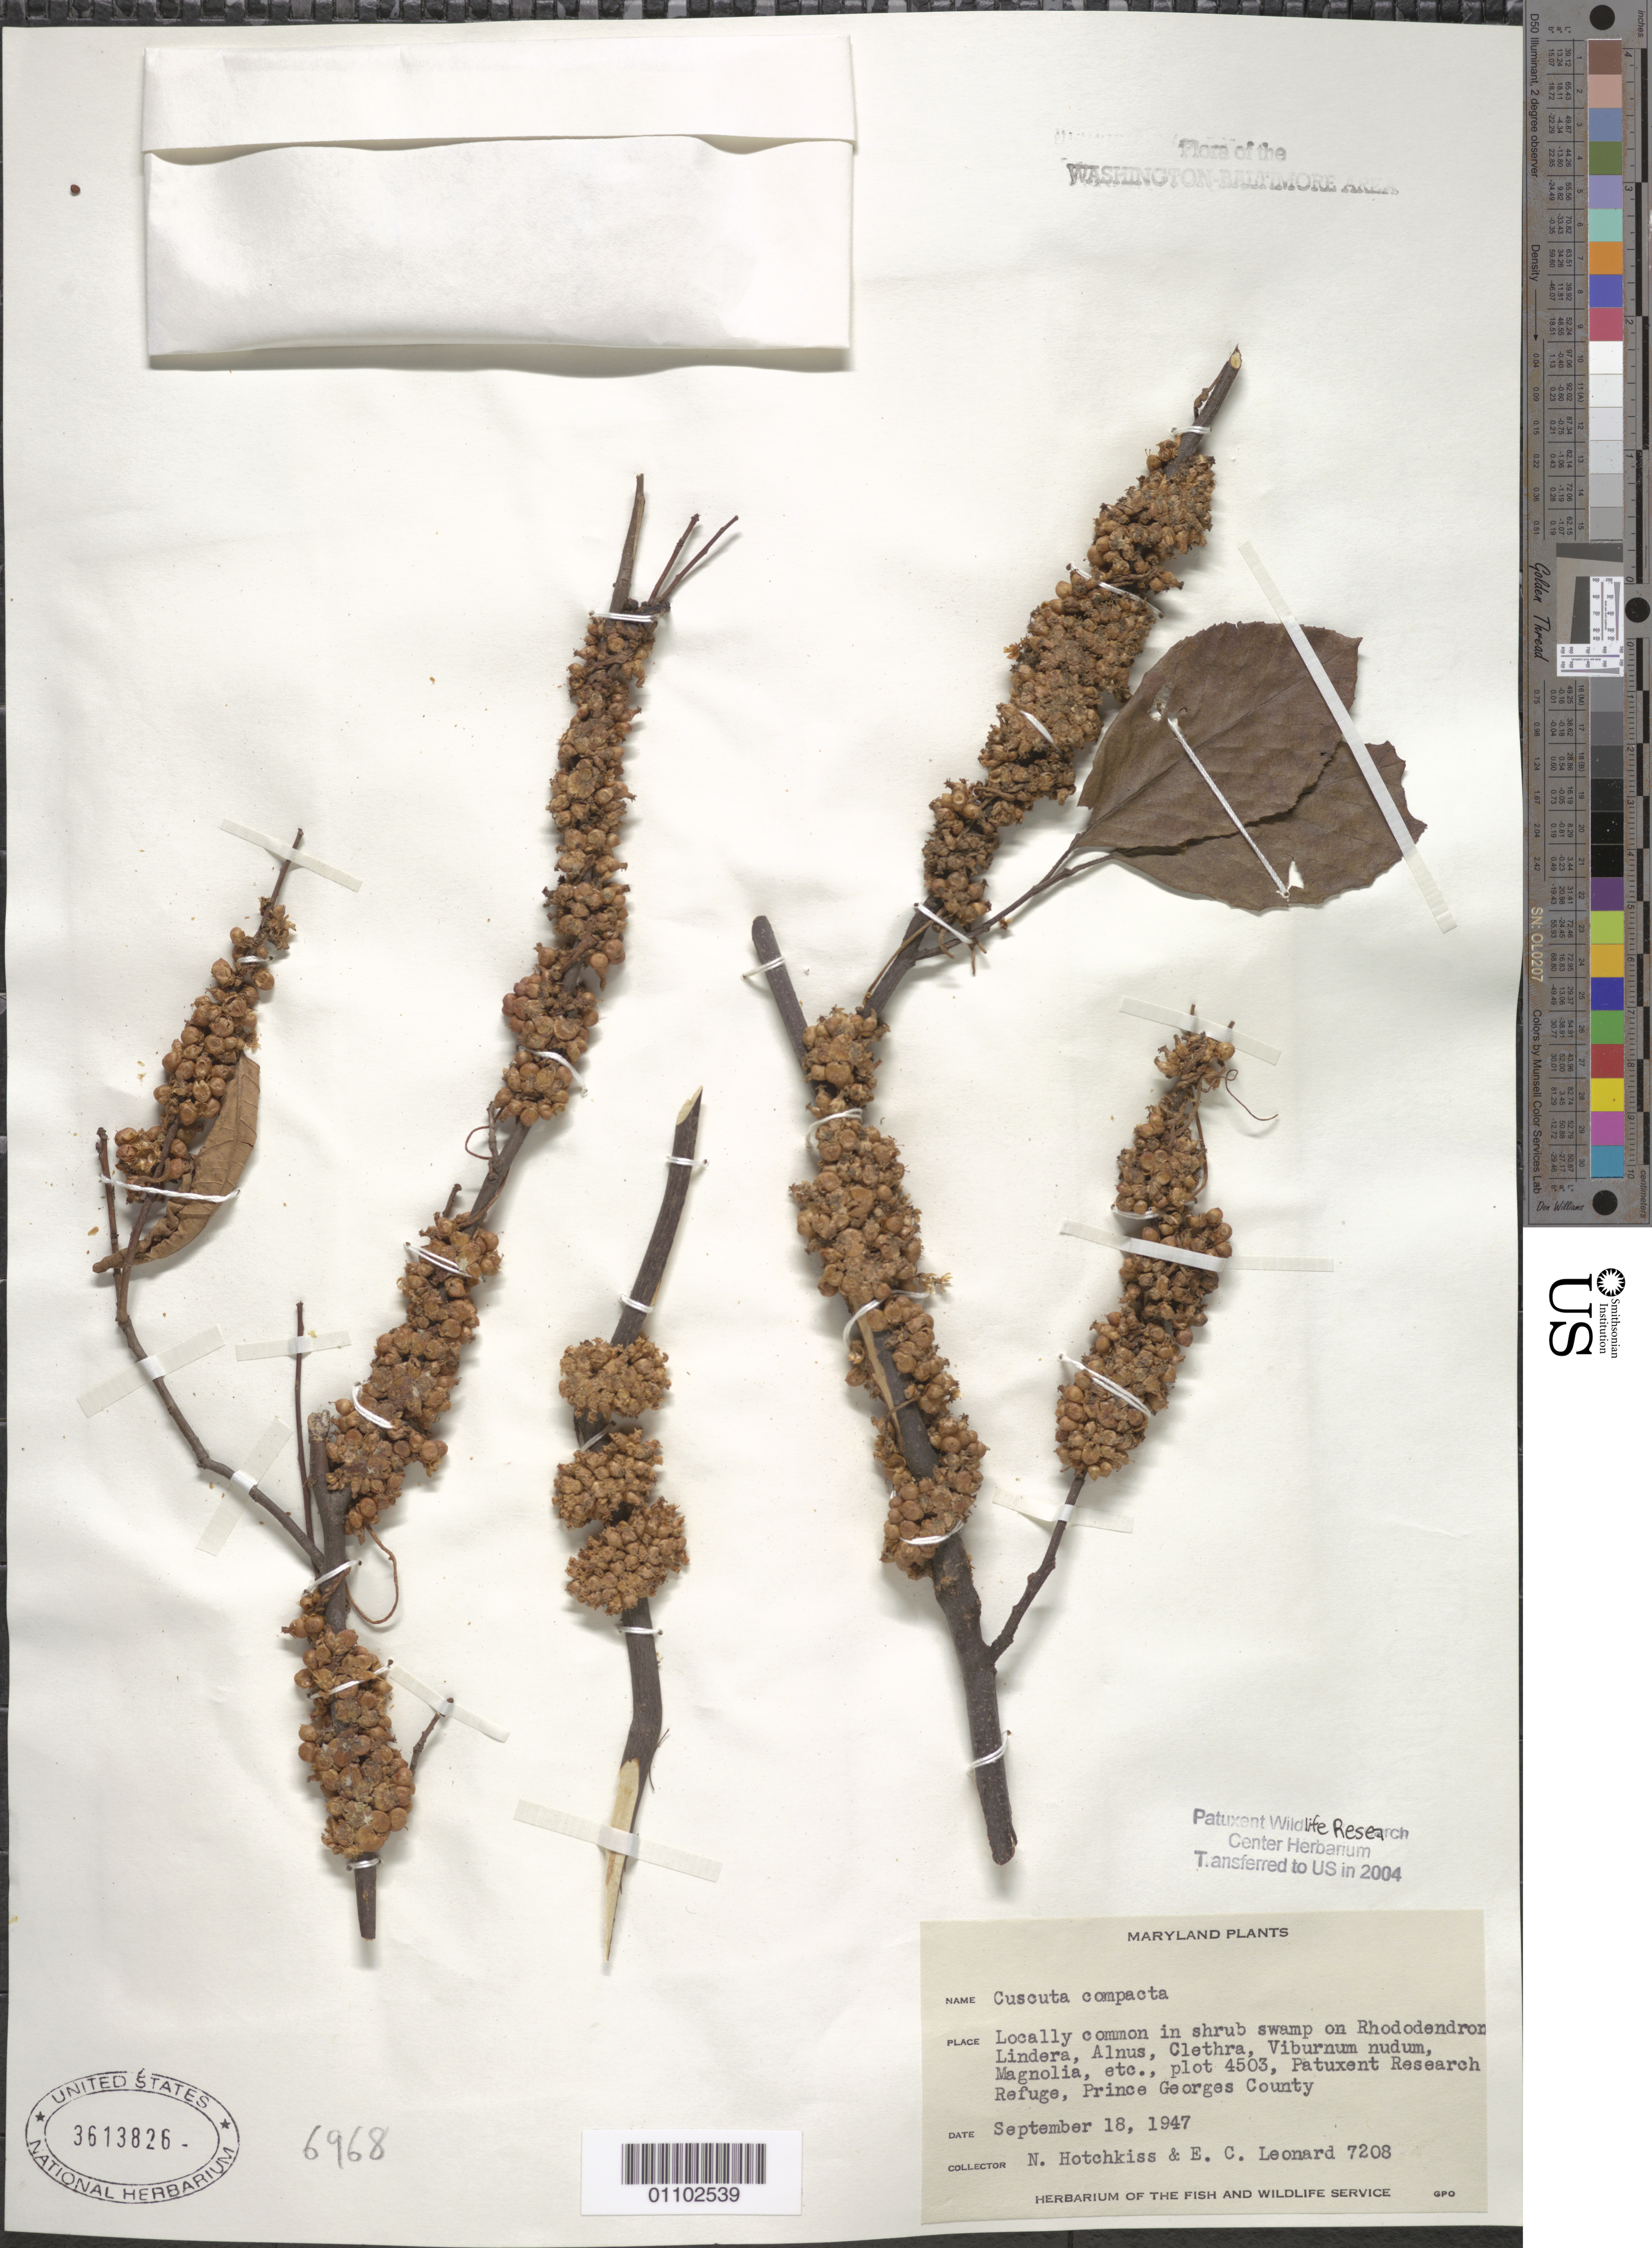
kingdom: Plantae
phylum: Tracheophyta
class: Magnoliopsida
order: Solanales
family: Convolvulaceae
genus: Cuscuta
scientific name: Cuscuta compacta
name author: Juss. ex Choisy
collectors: N. Hotchkiss & E. C. Leonard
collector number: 7208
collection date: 1947-09-18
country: United States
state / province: Maryland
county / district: Prince George's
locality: Patuxent Research Refuge, plot 4503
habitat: Locally common in shrub swamp on Rhododendron, Lindera, Alnus, Clethra, Viburnum nudum, Magnolia, etc.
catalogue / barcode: US 3613826